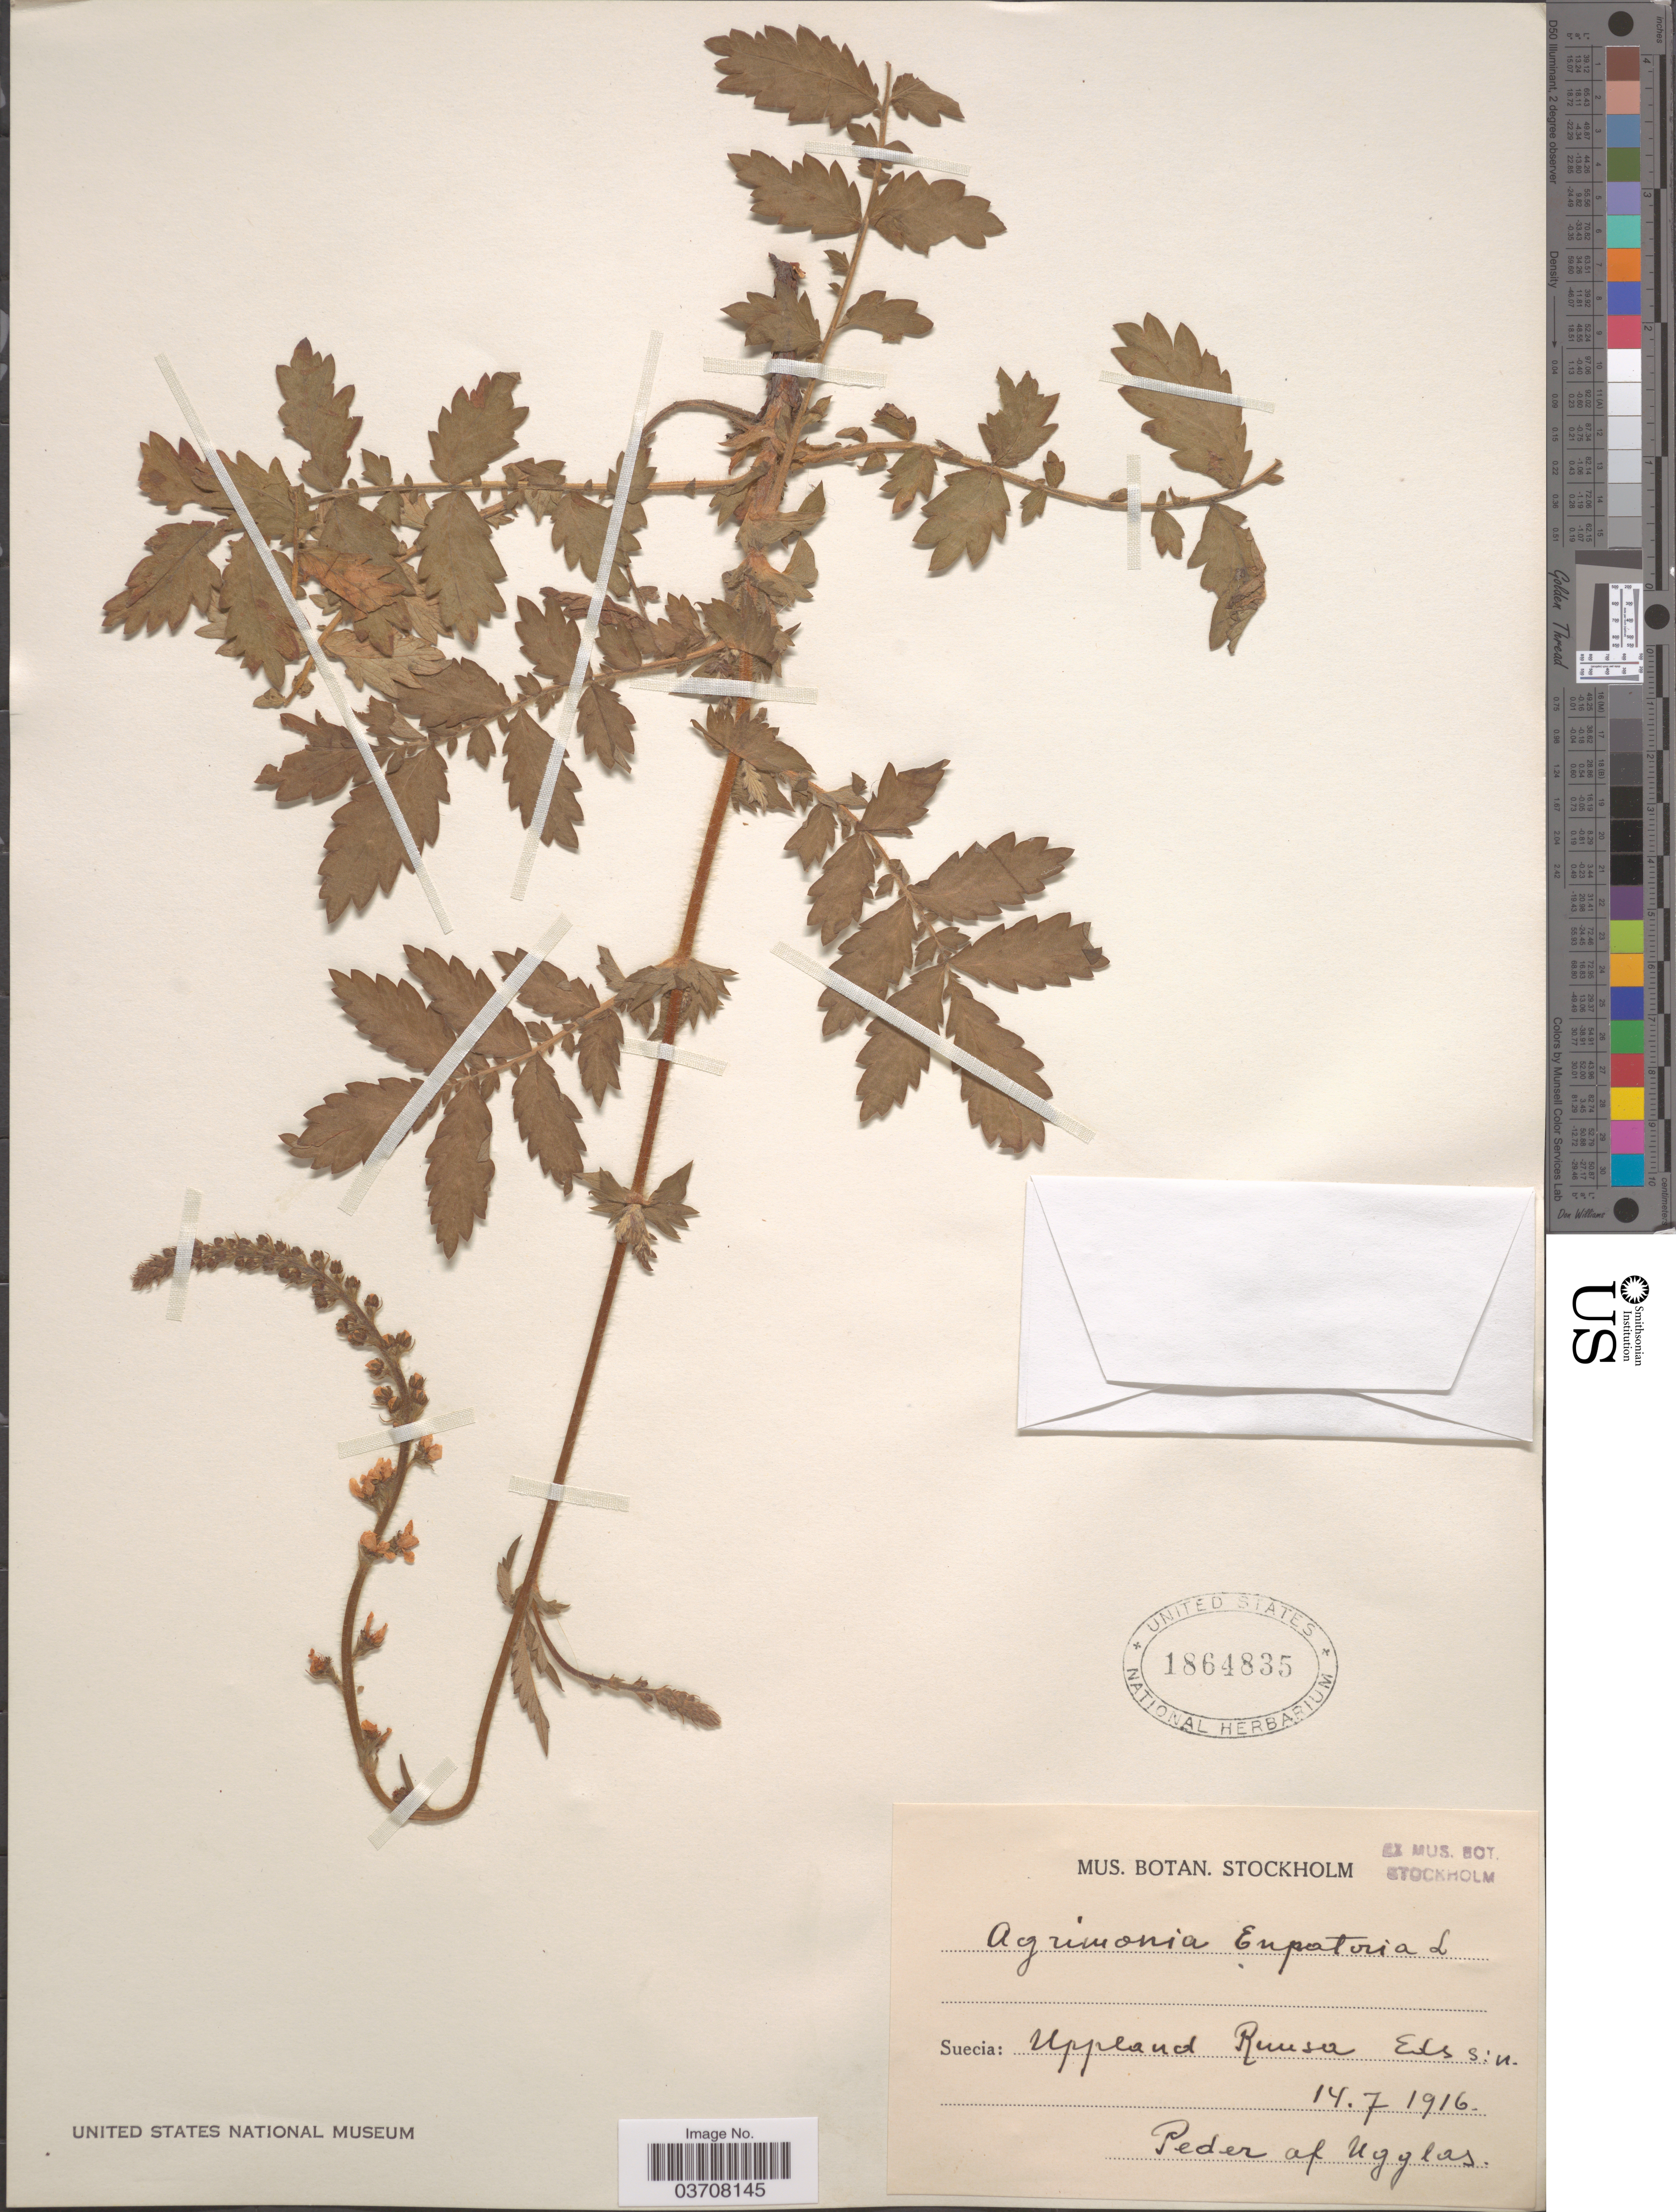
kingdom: Plantae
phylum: Tracheophyta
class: Magnoliopsida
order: Rosales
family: Rosaceae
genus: Agrimonia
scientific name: Agrimonia eupatoria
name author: L.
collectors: Peder & Ugglas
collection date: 1916-07-14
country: Sweden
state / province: Skåne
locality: Suecia: Uppland Runsa Eds. [interpreted]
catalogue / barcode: US 1864835